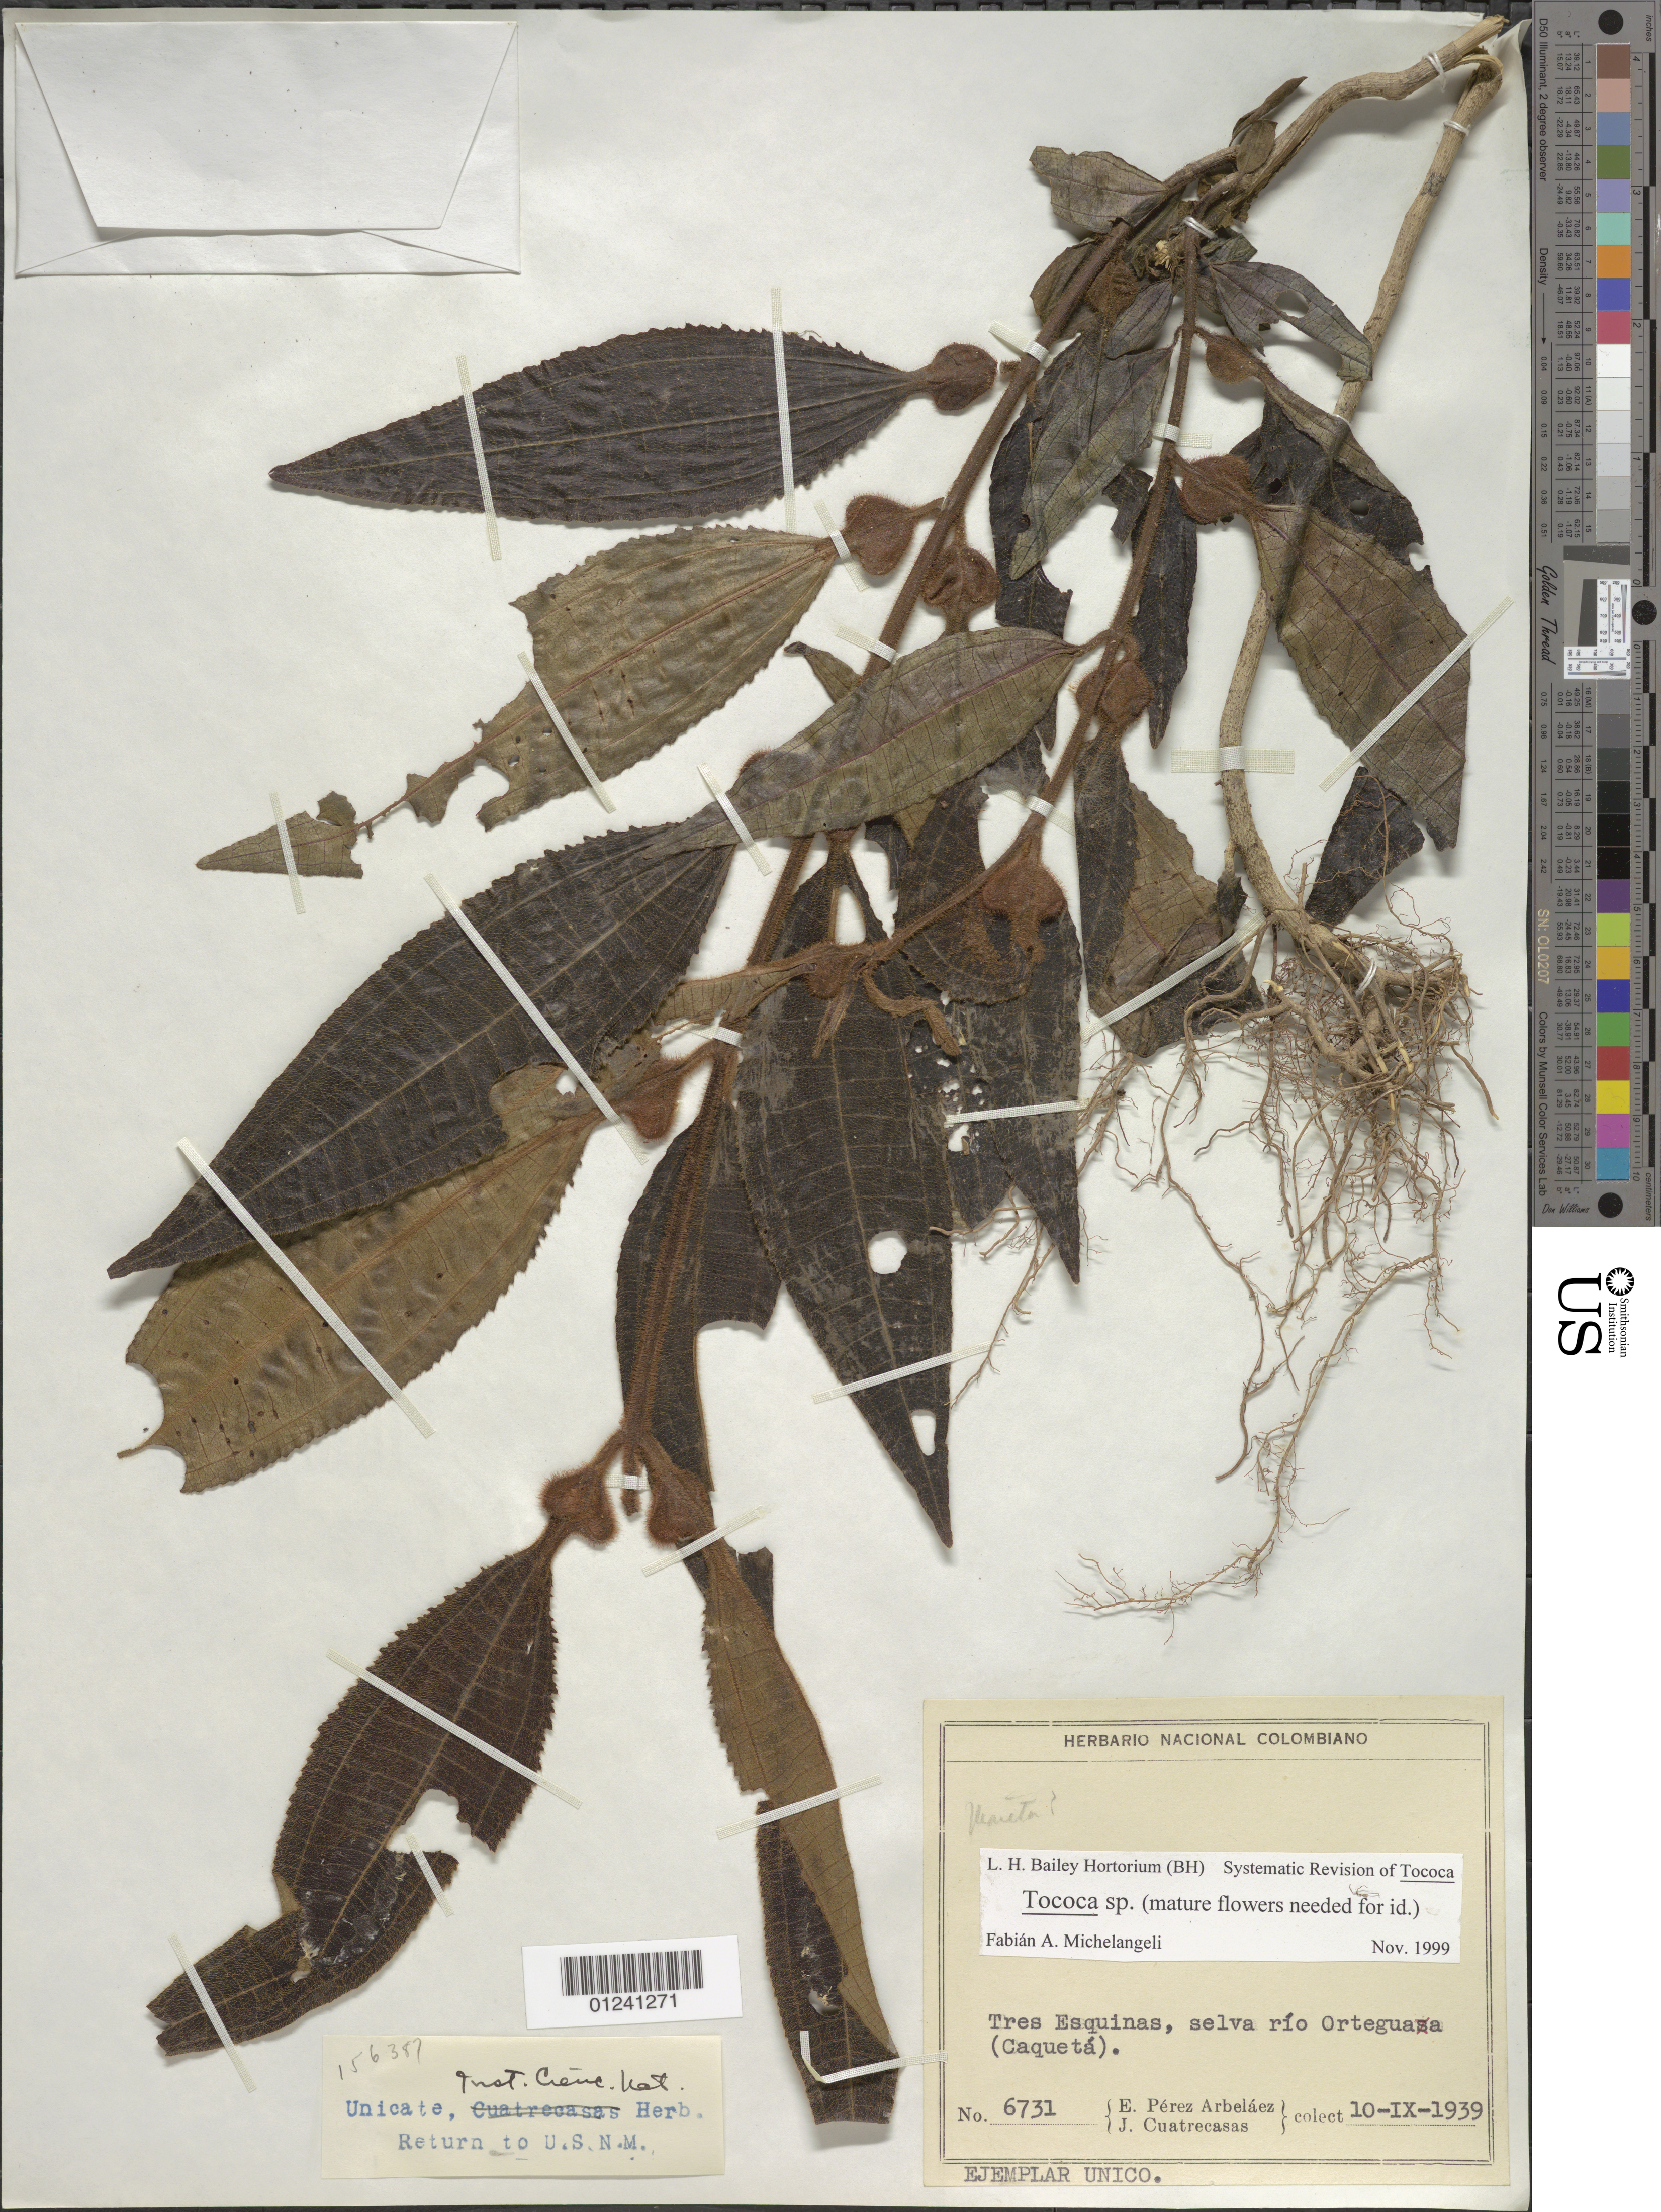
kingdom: Plantae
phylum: Tracheophyta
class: Magnoliopsida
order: Myrtales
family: Melastomataceae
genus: Tococa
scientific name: Tococa sp.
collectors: E. Pérez Arbeláez & J. Cuatrecasas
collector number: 6731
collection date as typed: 10 Sep 1939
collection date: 1939-09-10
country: Colombia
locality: Tres Esquinas, selva rio Orteguasa (Caqueta).